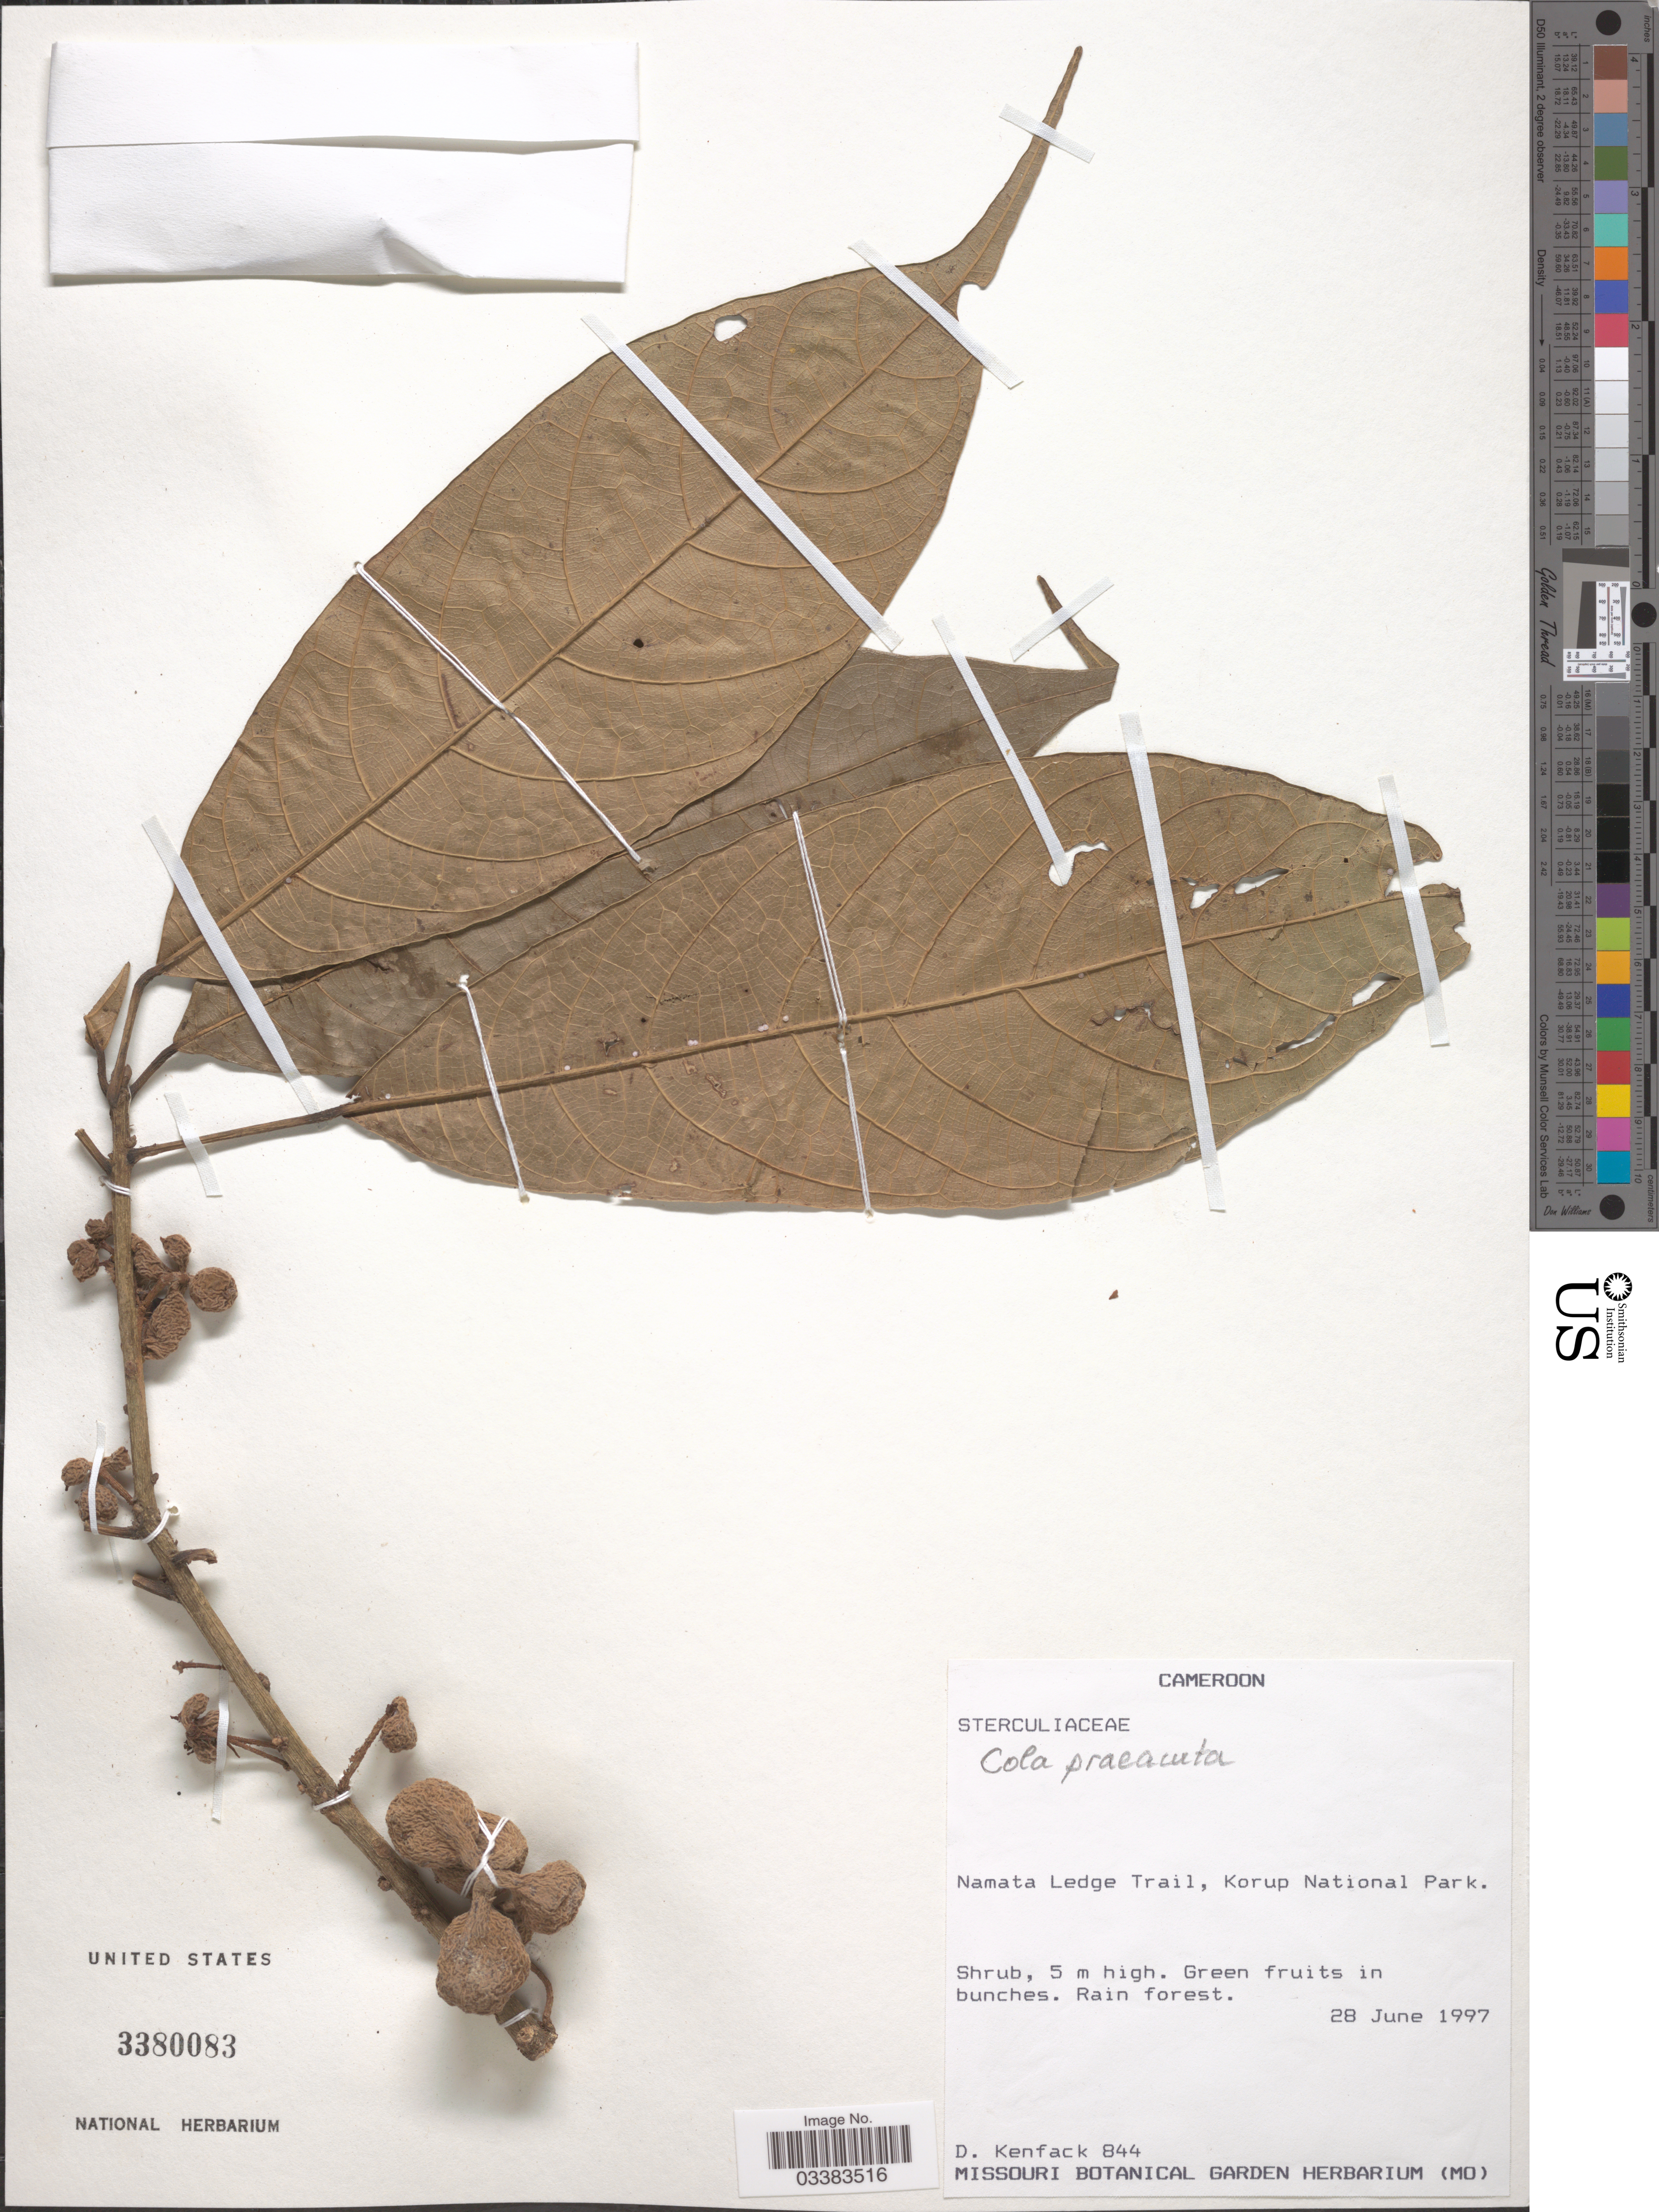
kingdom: Plantae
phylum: Tracheophyta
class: Magnoliopsida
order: Malvales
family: Malvaceae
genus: Cola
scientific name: Cola sp.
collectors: D. Kenfack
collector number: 844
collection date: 1997-06-28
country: Cameroon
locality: Namata Ledge Trail, Korup National Park.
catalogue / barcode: US 3380083